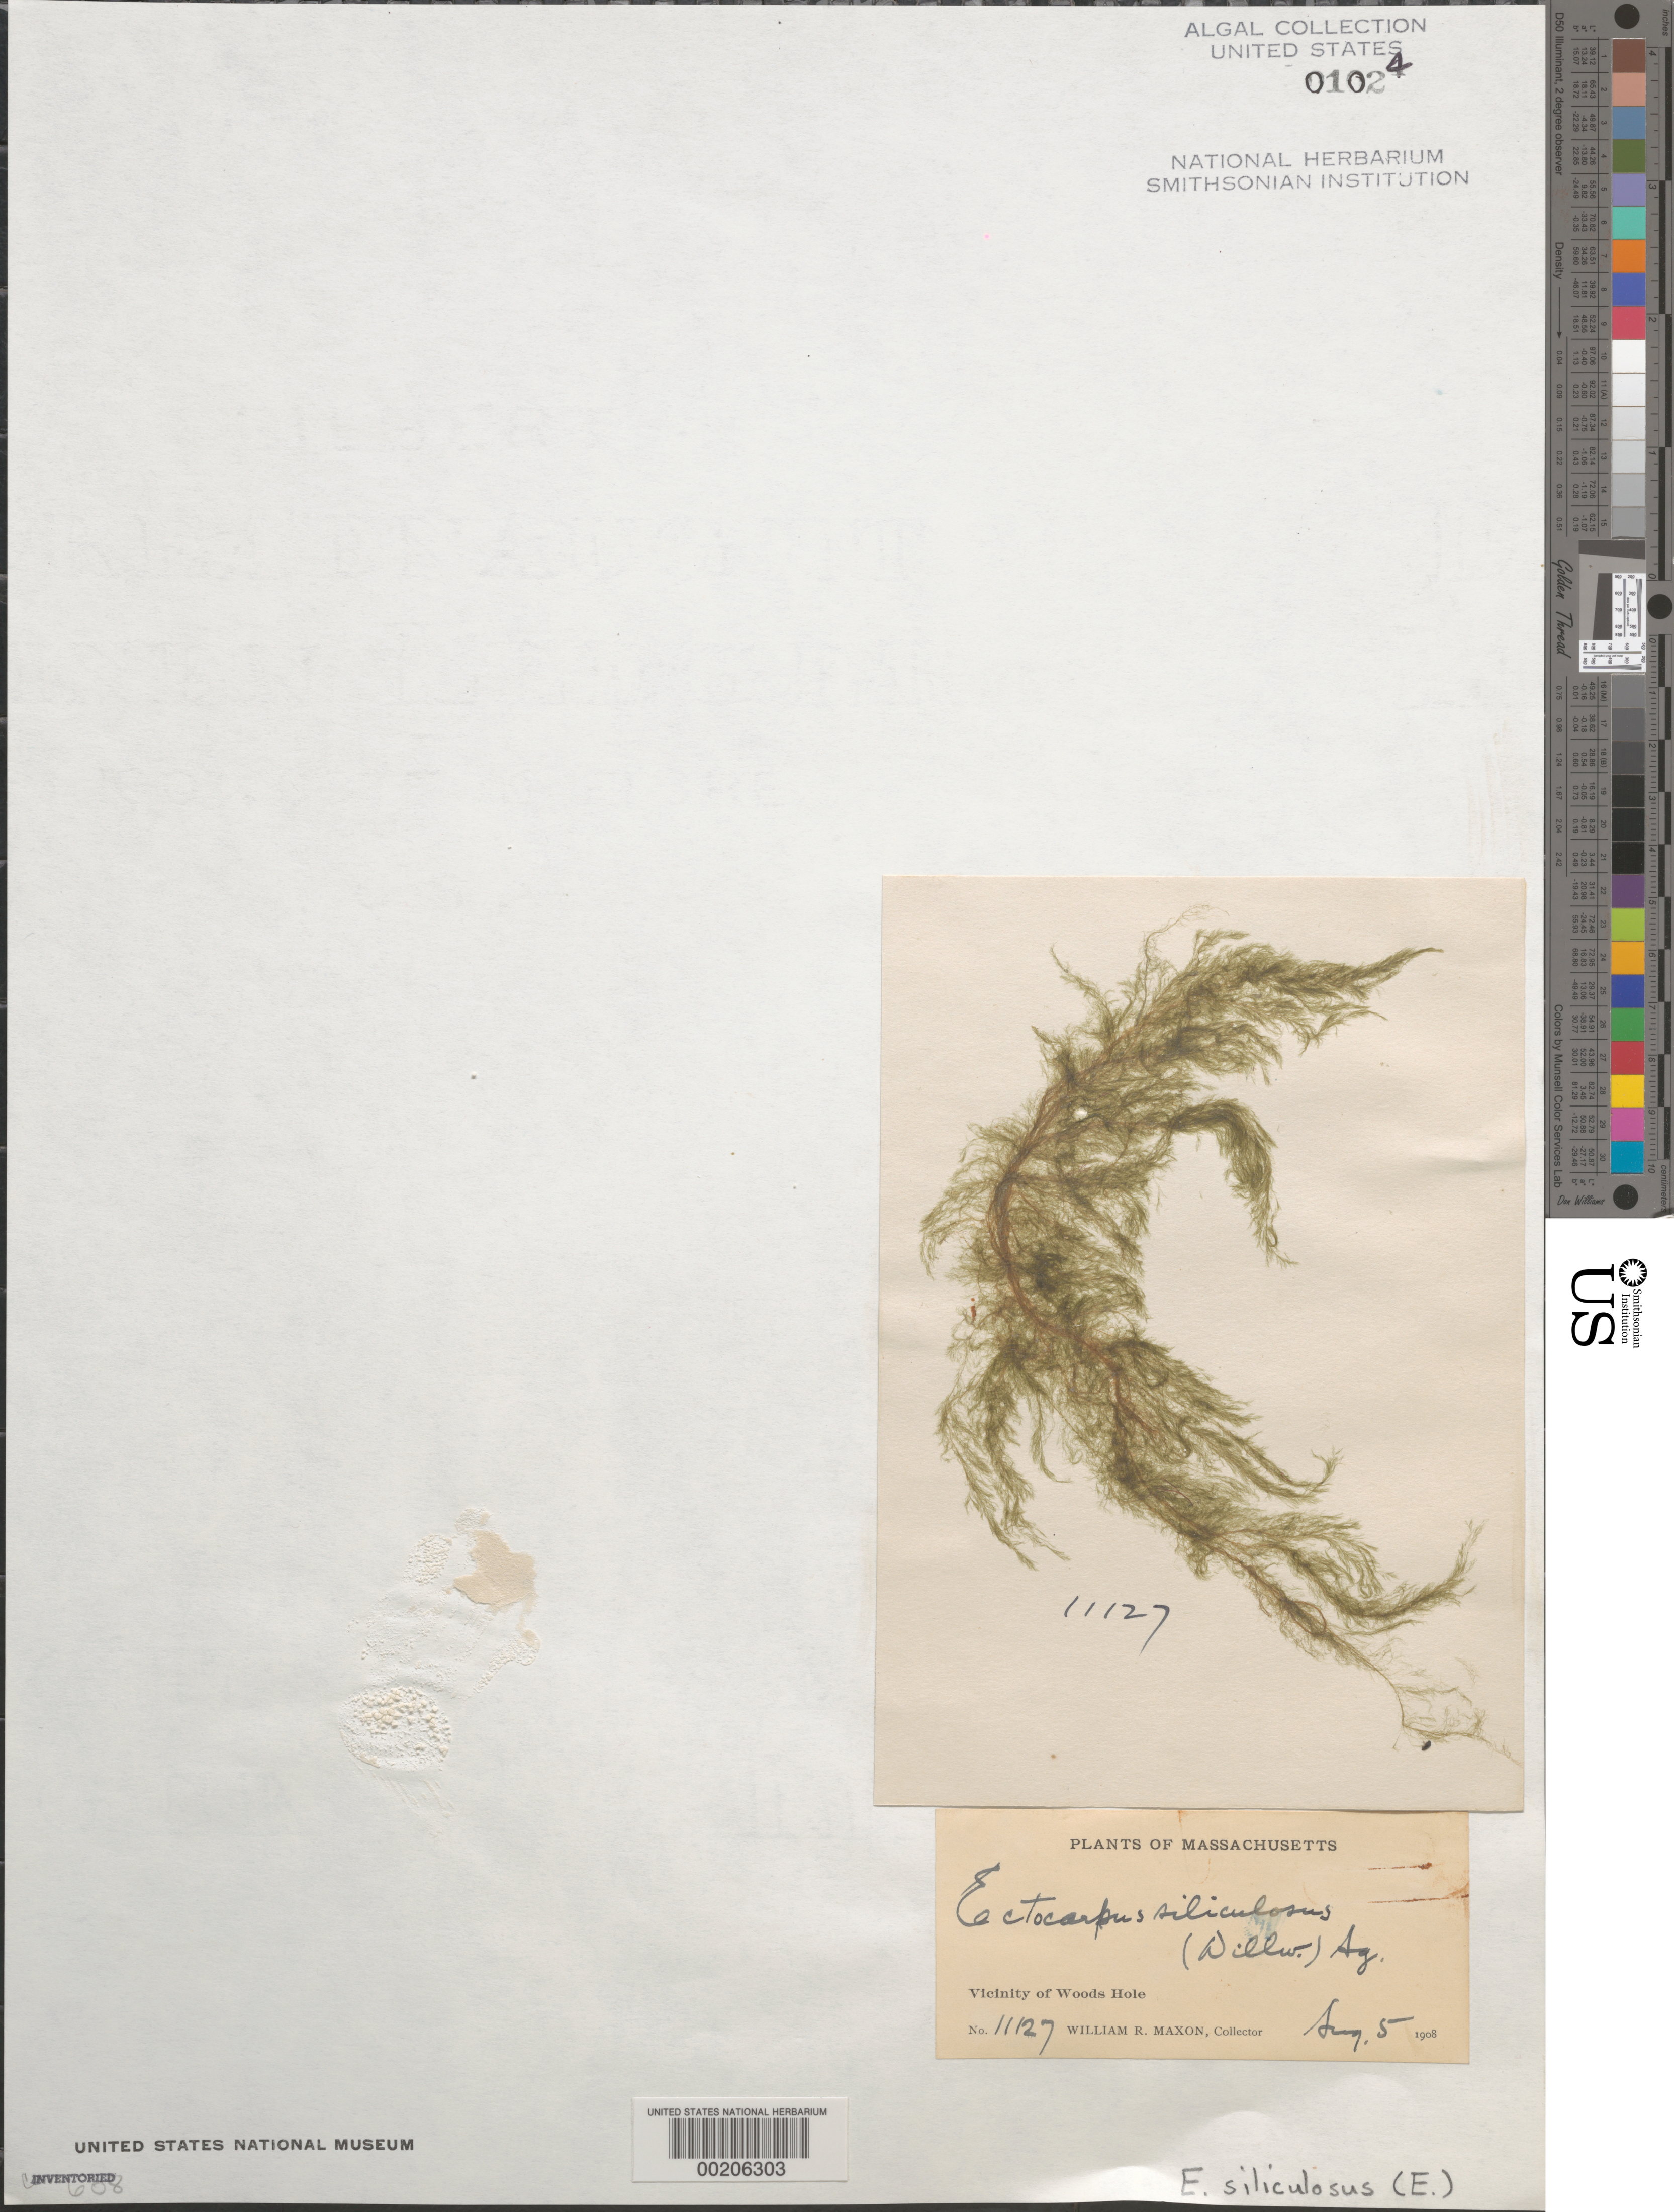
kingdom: Chromista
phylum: Ochrophyta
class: Phaeophyceae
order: Ectocarpales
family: Ectocarpaceae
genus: Ectocarpus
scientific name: Ectocarpus siliculosus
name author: (Dillwyn) Lyngbye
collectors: W. R. Maxon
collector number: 11127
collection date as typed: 05 Aug 1908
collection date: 1908-08-05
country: United States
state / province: Massachusetts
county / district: Barnstable County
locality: Woods Hole area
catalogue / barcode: US 1024